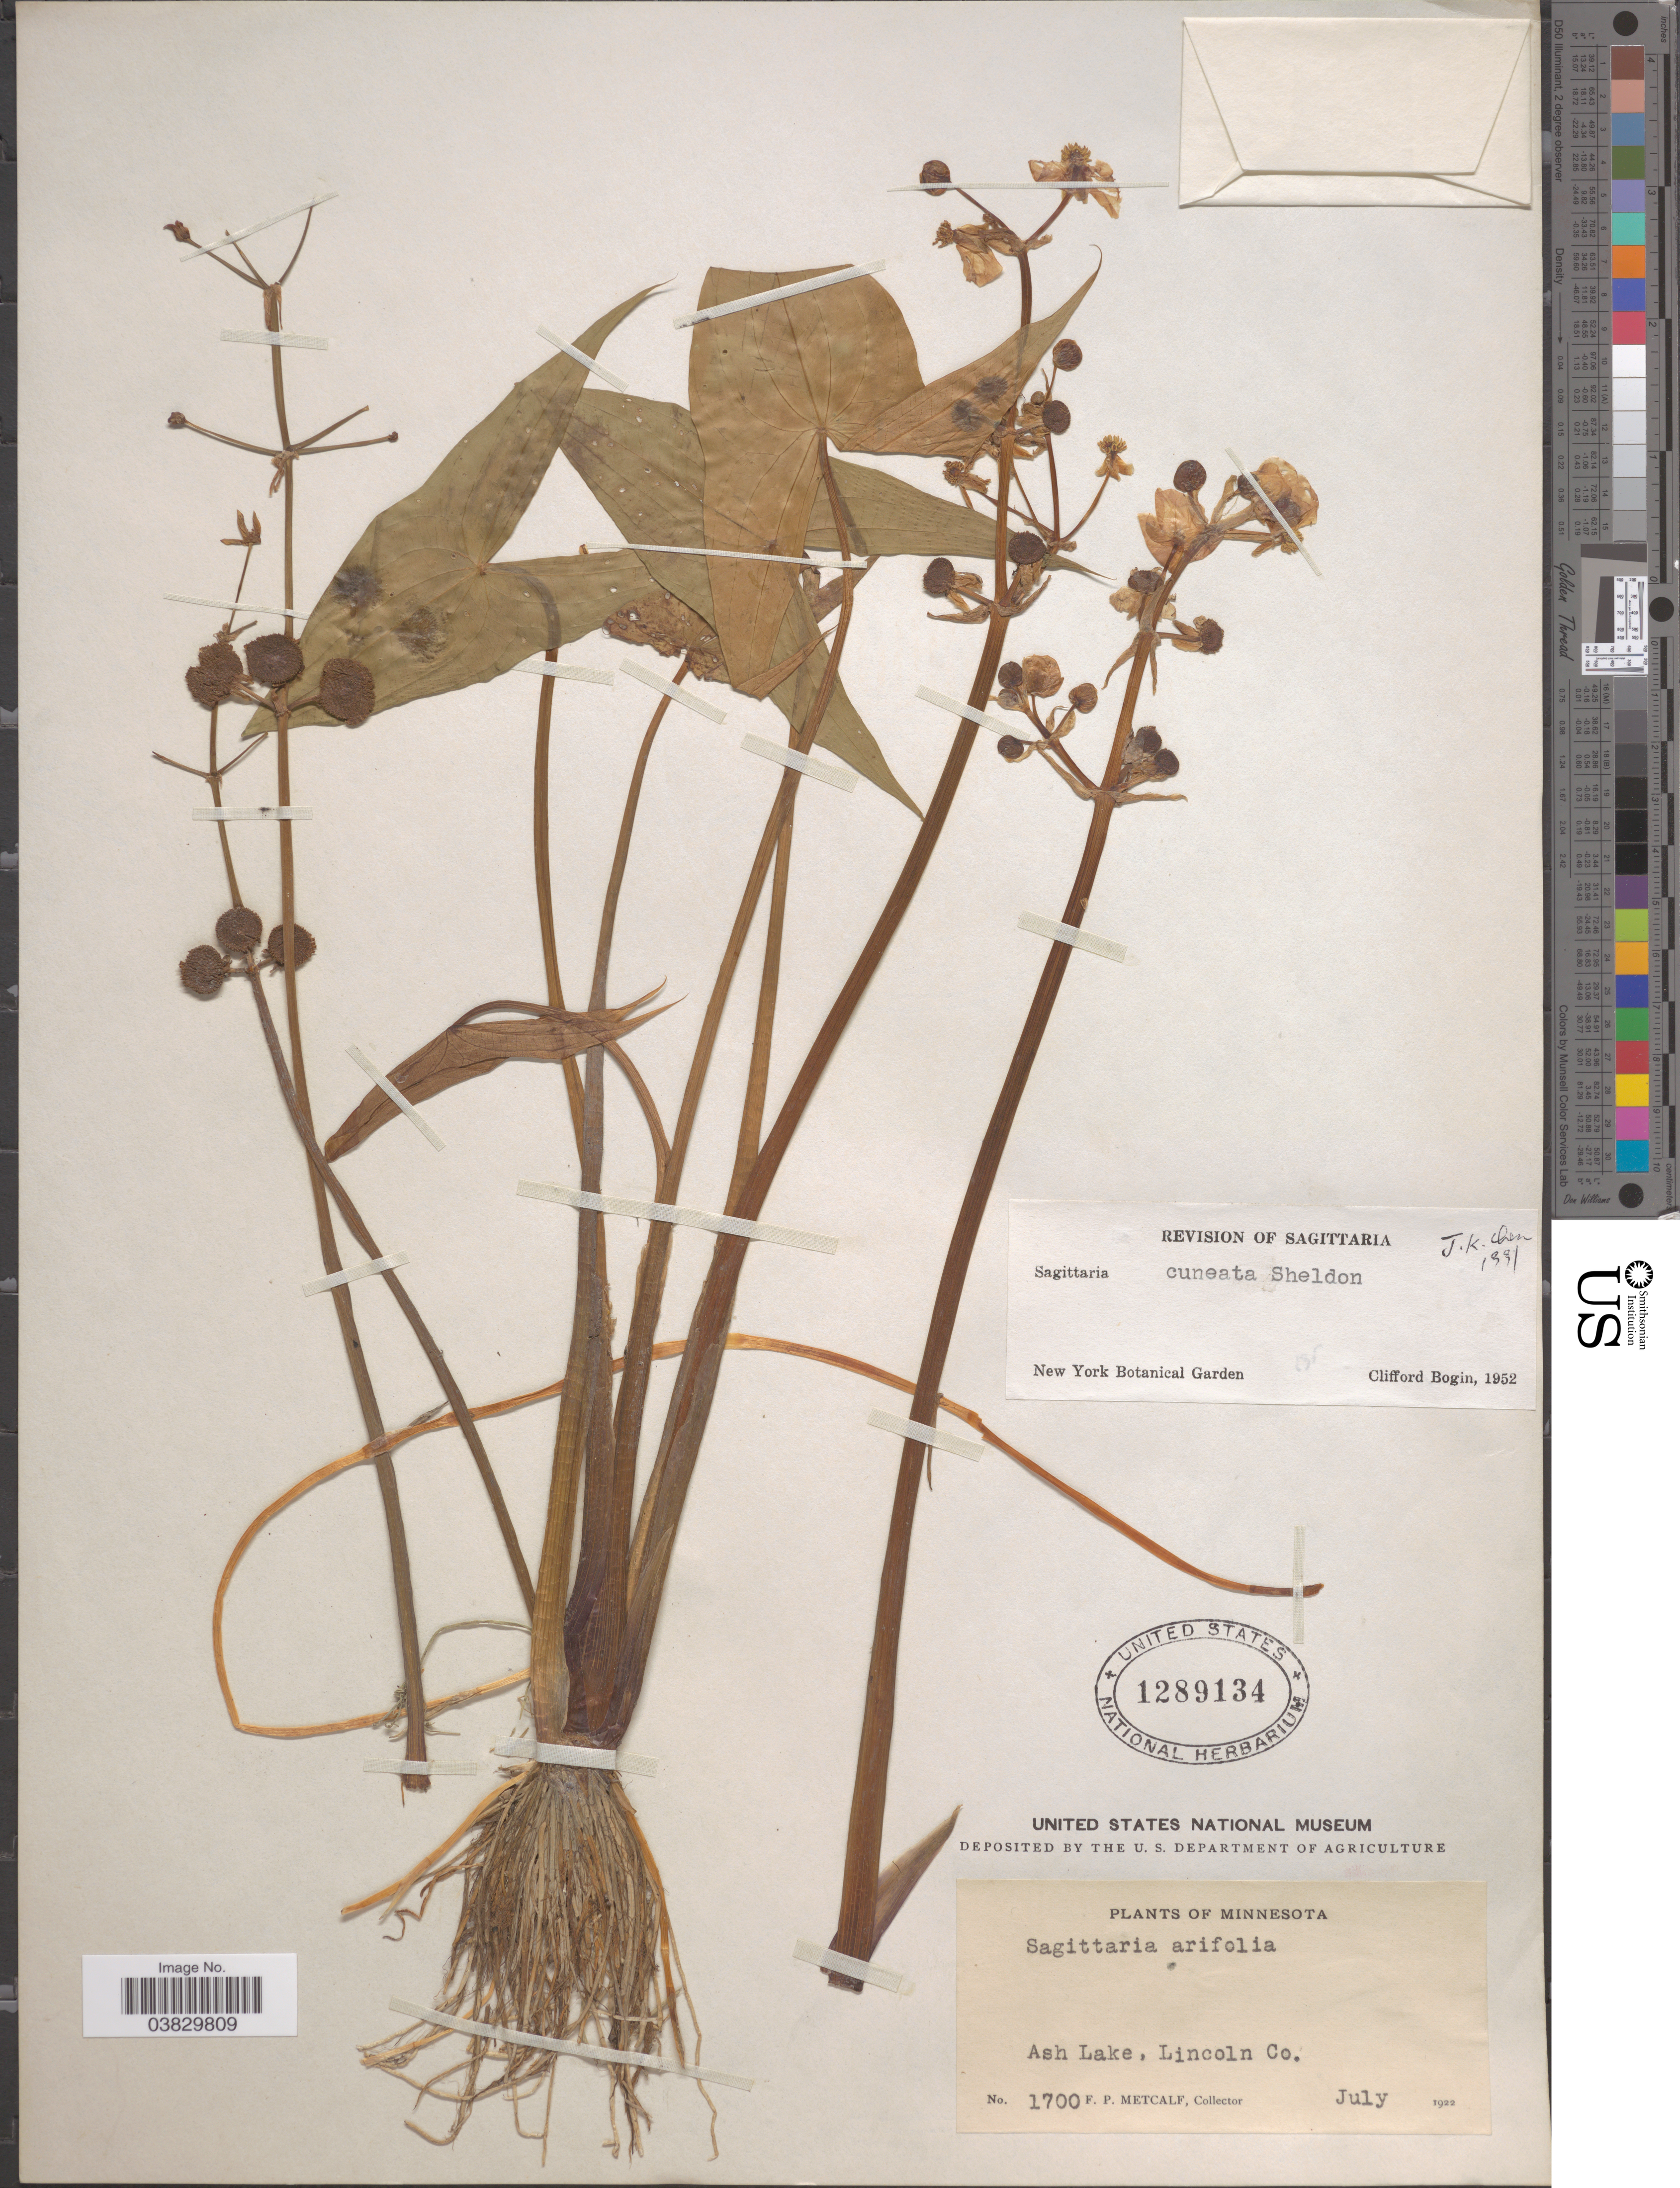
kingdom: Plantae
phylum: Tracheophyta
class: Liliopsida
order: Alismatales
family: Alismataceae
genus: Sagittaria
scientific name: Sagittaria cuneata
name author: E. Sheld.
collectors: F. Metcalf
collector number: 1700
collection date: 1922-07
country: United States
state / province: Minnesota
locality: Ash Lake, Lincoln Co.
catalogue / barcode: US 1289134